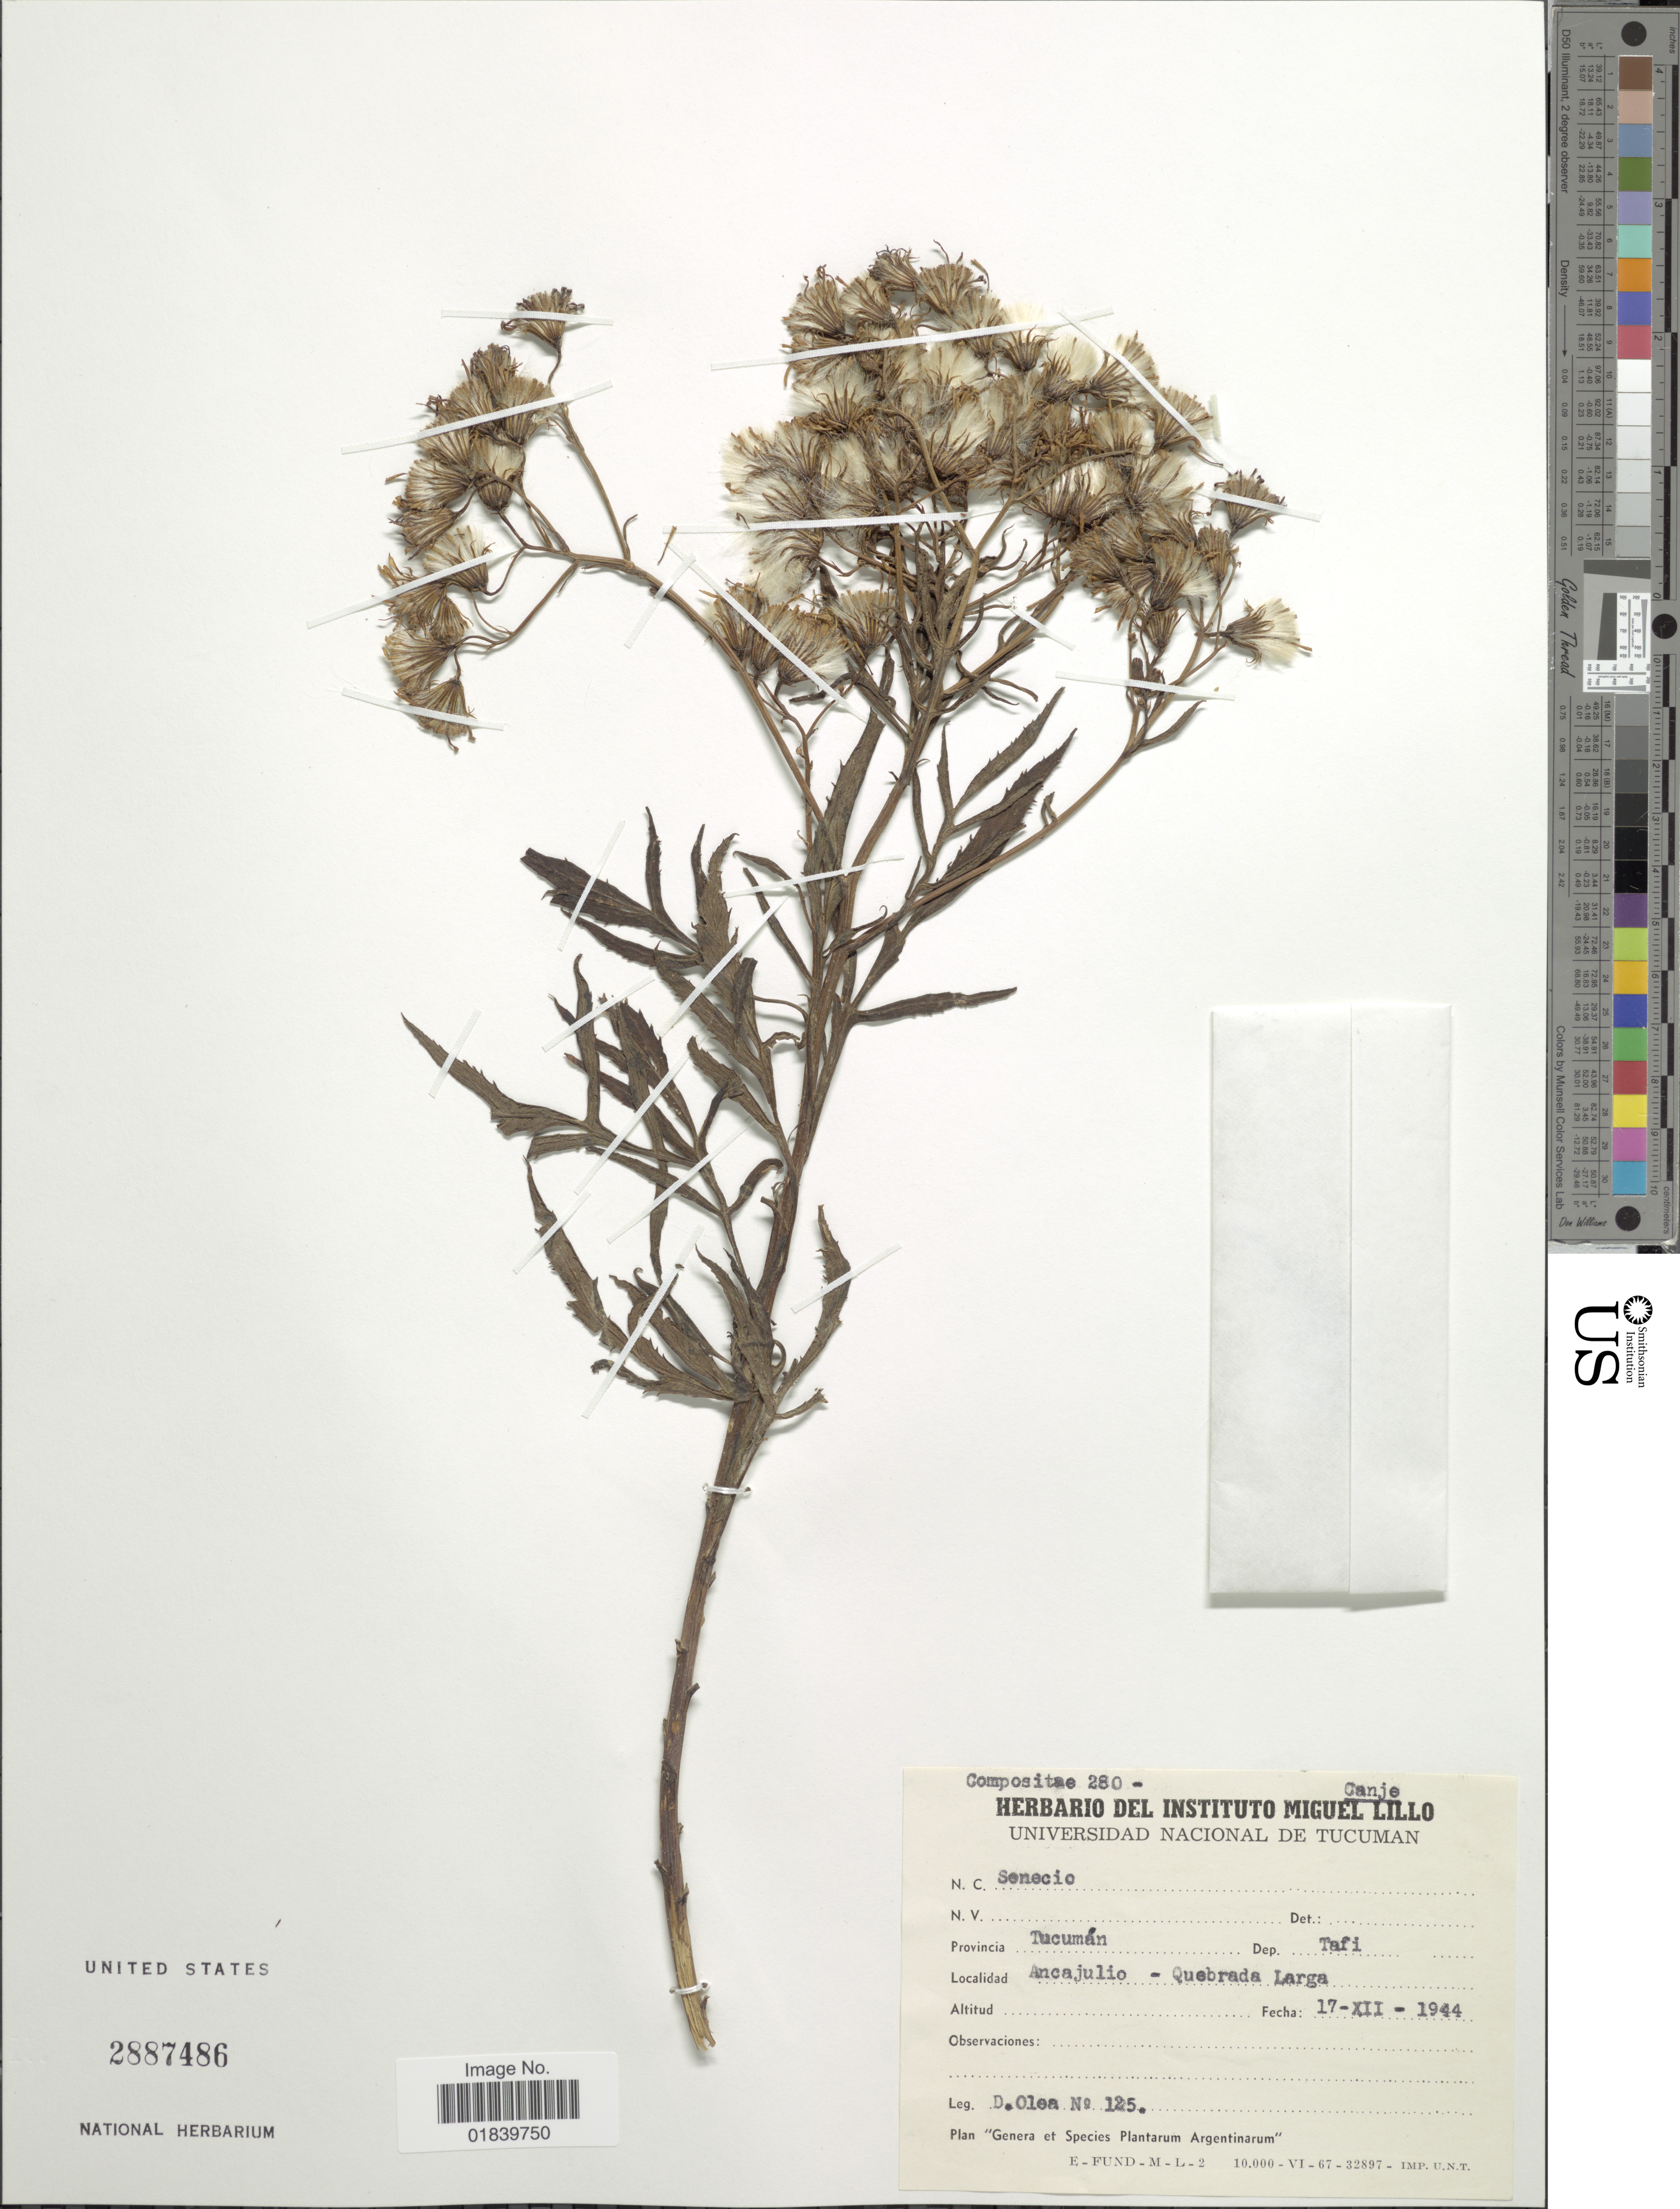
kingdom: Plantae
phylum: Tracheophyta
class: Magnoliopsida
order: Asterales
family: Asteraceae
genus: Senecio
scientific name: Senecio sp.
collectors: D. Olea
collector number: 125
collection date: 1944-12-17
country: Argentina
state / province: Tucuman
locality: Provincia Tucuman, Ancajulio - Quebrada Larga.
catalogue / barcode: US 2887486